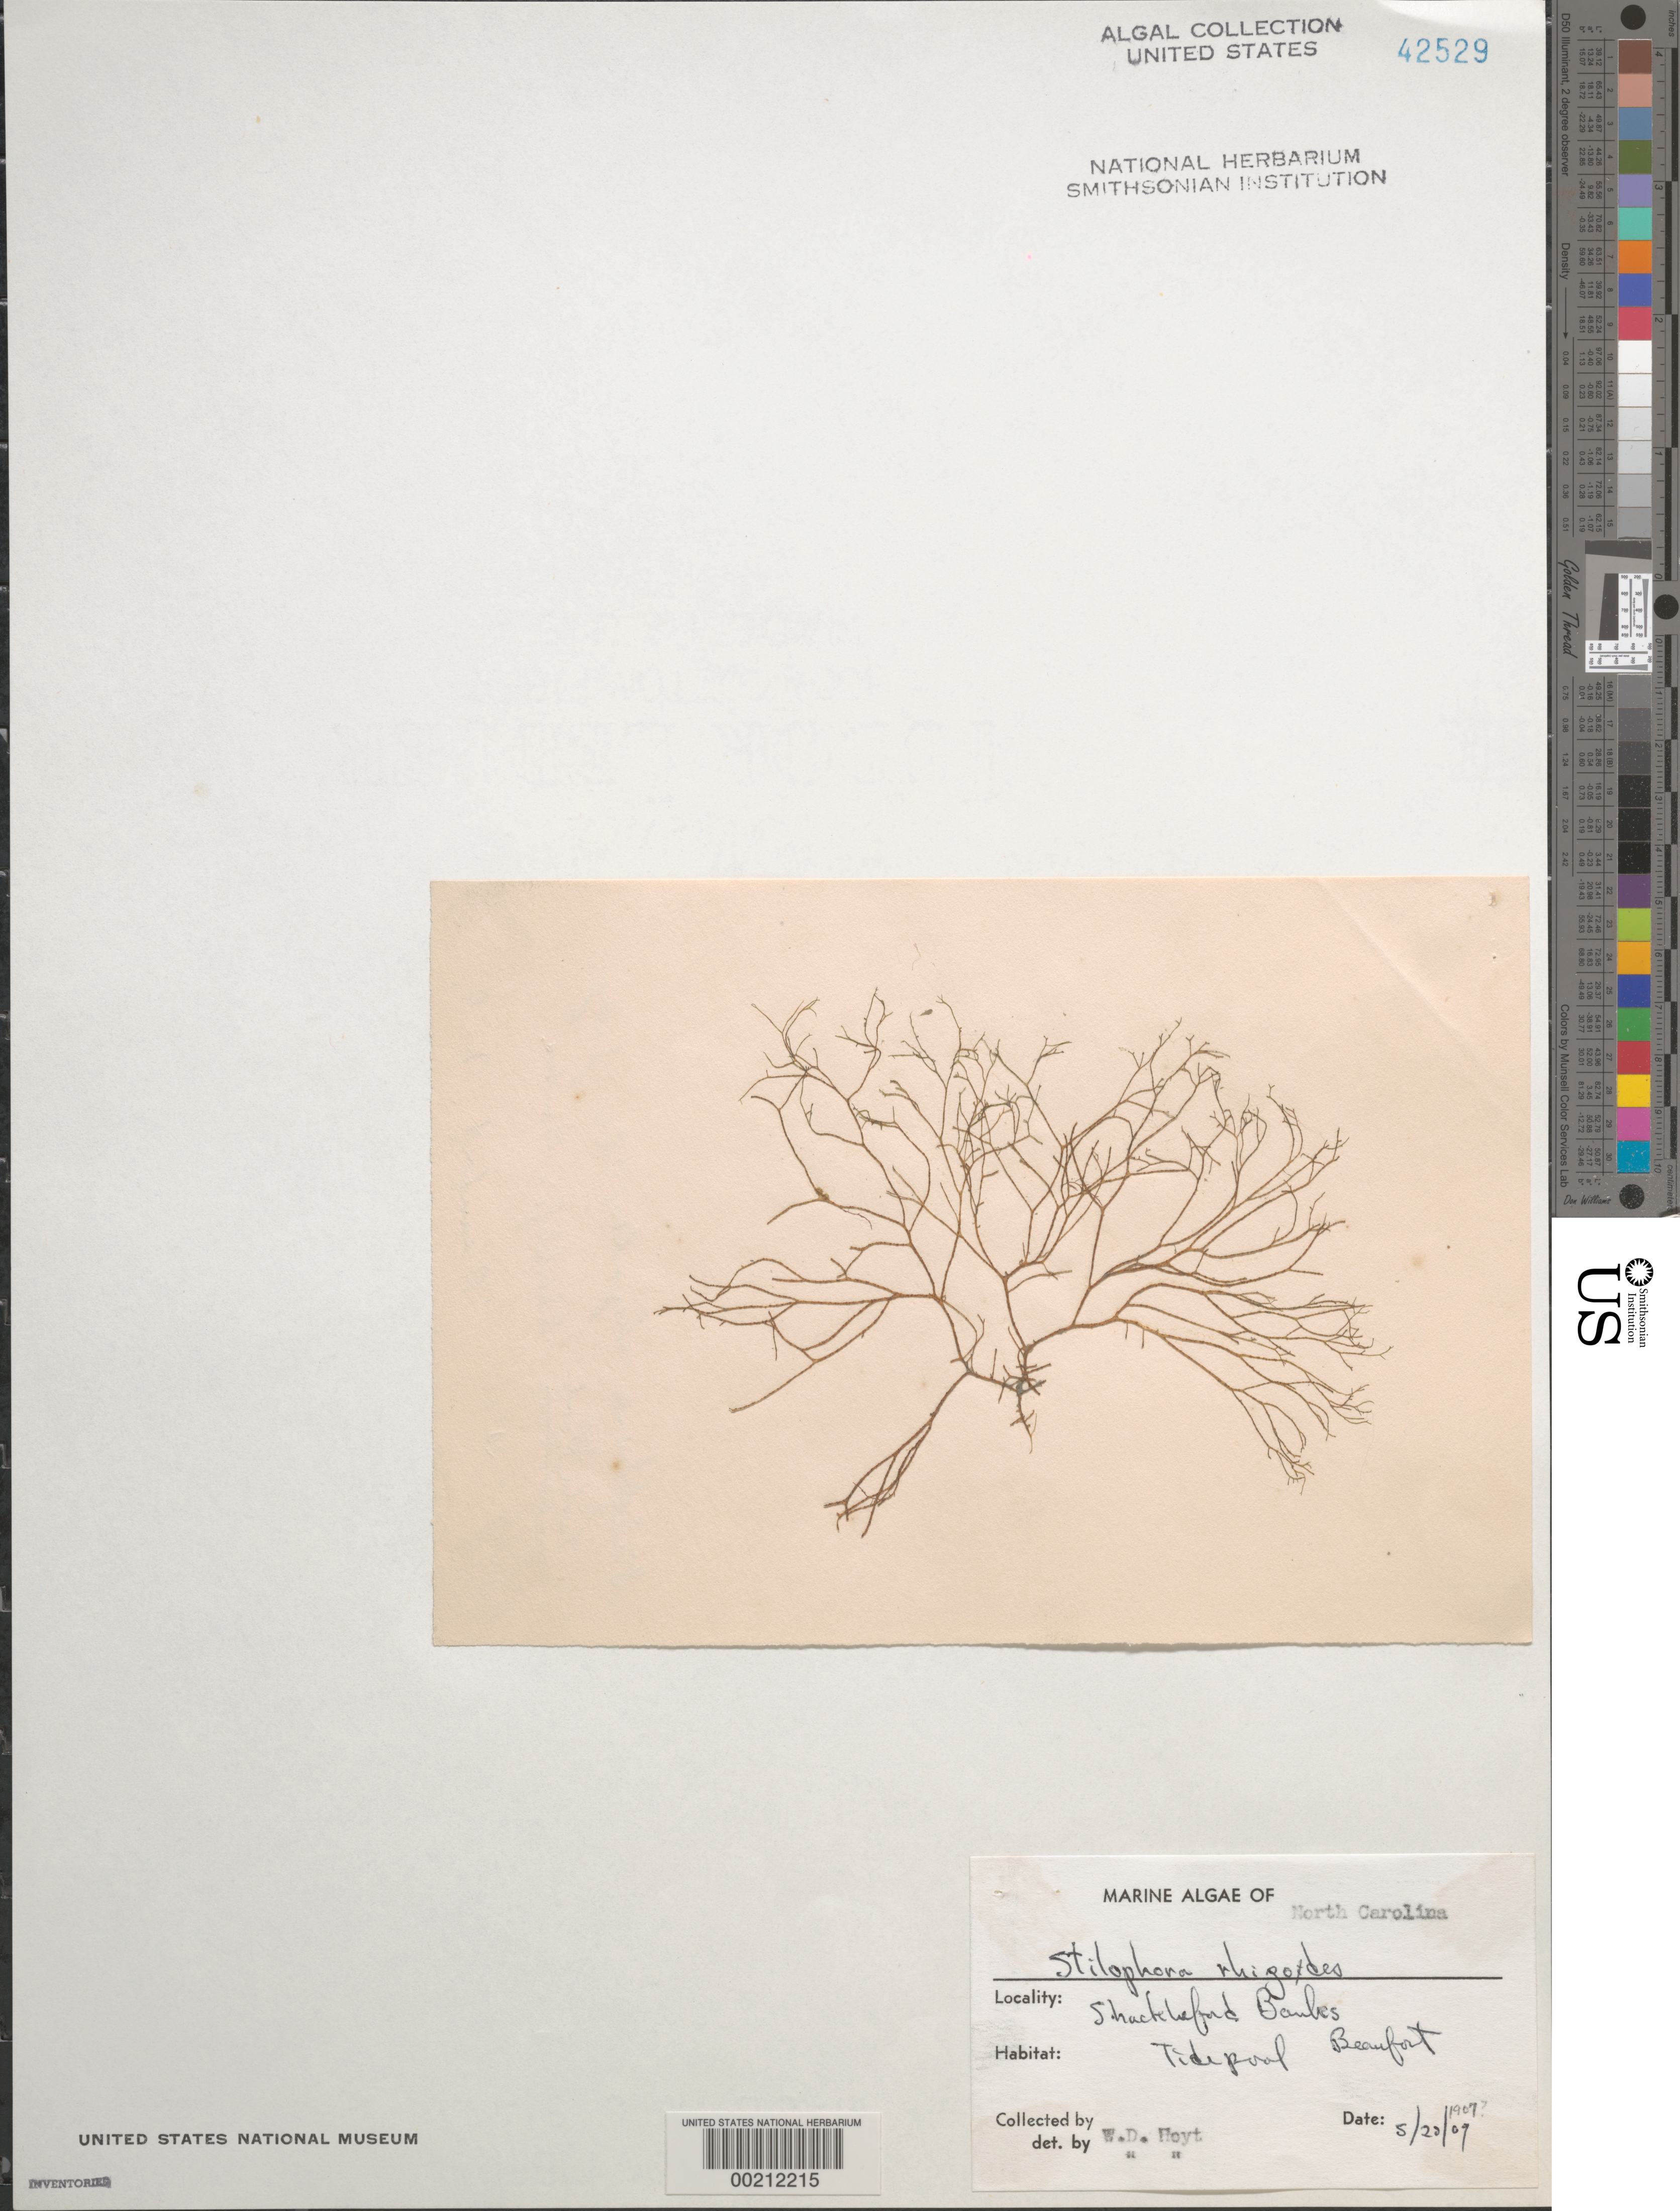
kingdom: Chromista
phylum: Ochrophyta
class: Phaeophyceae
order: Ectocarpales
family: Chordariaceae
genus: Stilophora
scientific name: Stilophora tenella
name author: (Esper) P.C. Silva in P.C. Silva et al.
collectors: W. D. Hoyt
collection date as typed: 20 May 1907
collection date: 1907-05-20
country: United States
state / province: North Carolina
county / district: Carteret County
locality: Beaufort, Shackleford Banks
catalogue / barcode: US 42529